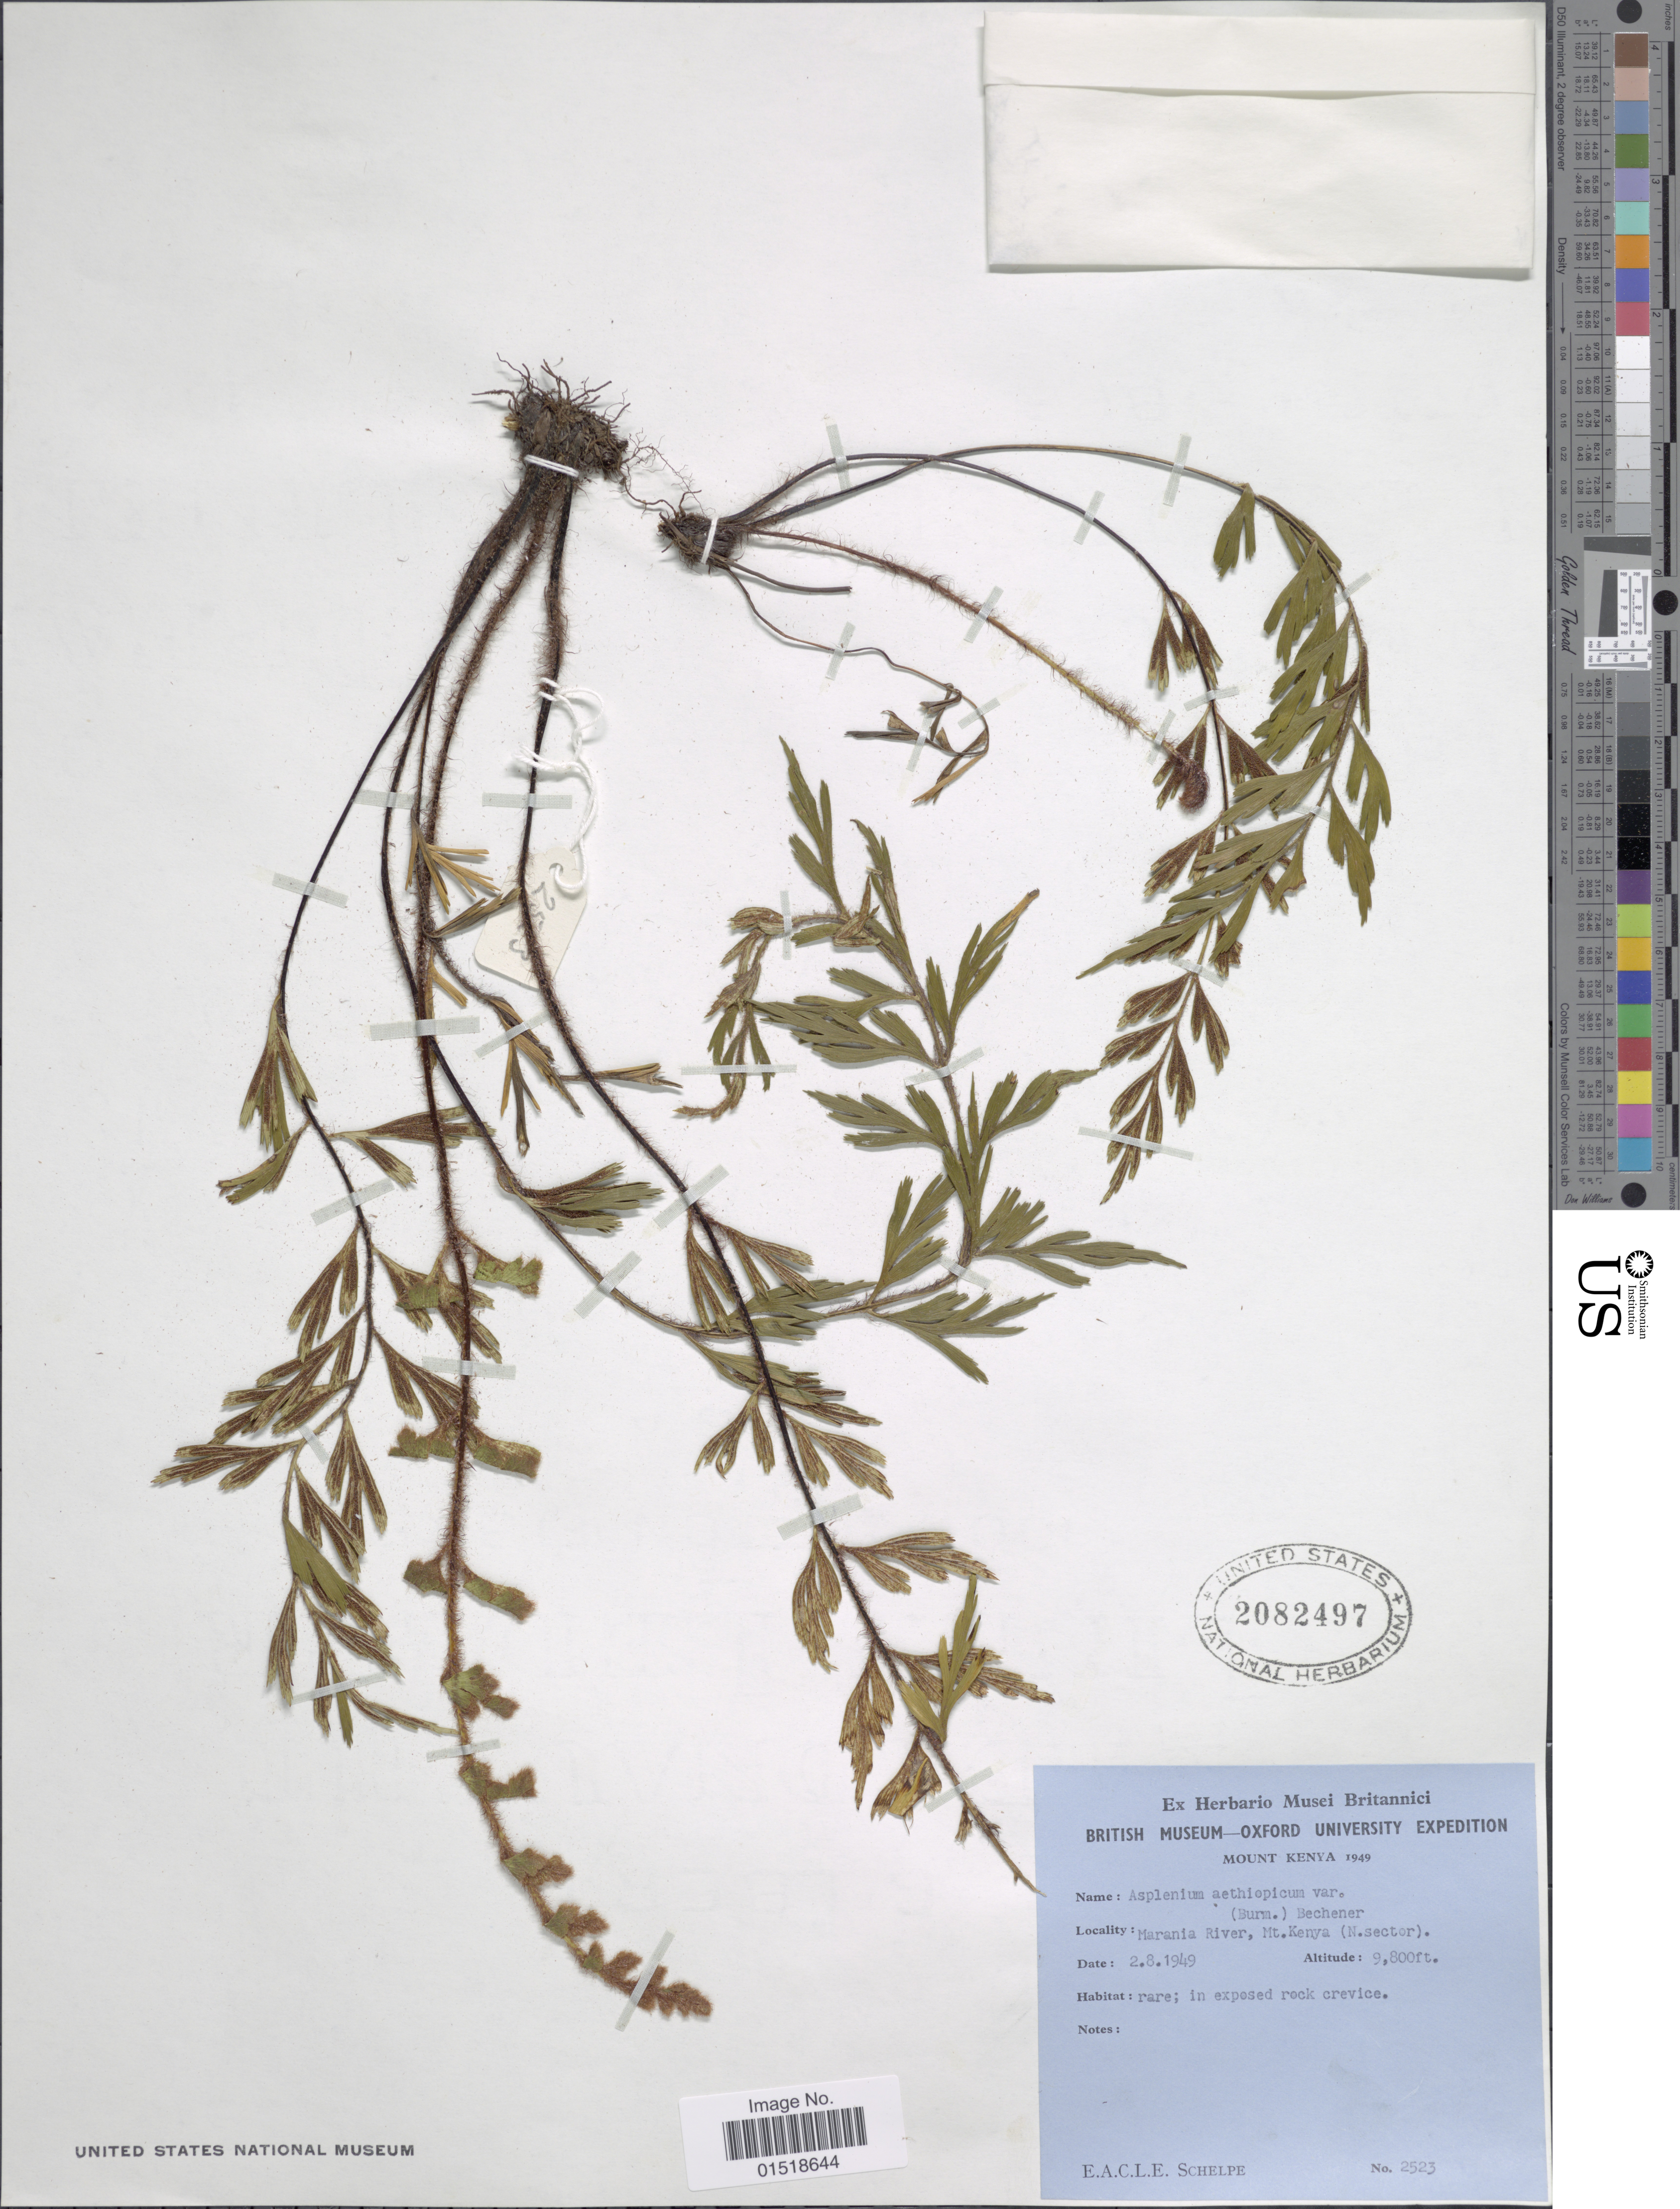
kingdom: Plantae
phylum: Tracheophyta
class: Polypodiopsida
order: Polypodiales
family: Aspleniaceae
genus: Asplenium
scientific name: Asplenium aethiopicum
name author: (Burm. f.) Bech.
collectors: E. A. C. L. E. Schelpe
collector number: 2523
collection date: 1949-08-02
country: Kenya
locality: Marania River, Mt. Kenya (N. sector).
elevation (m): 2987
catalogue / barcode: US 2082497